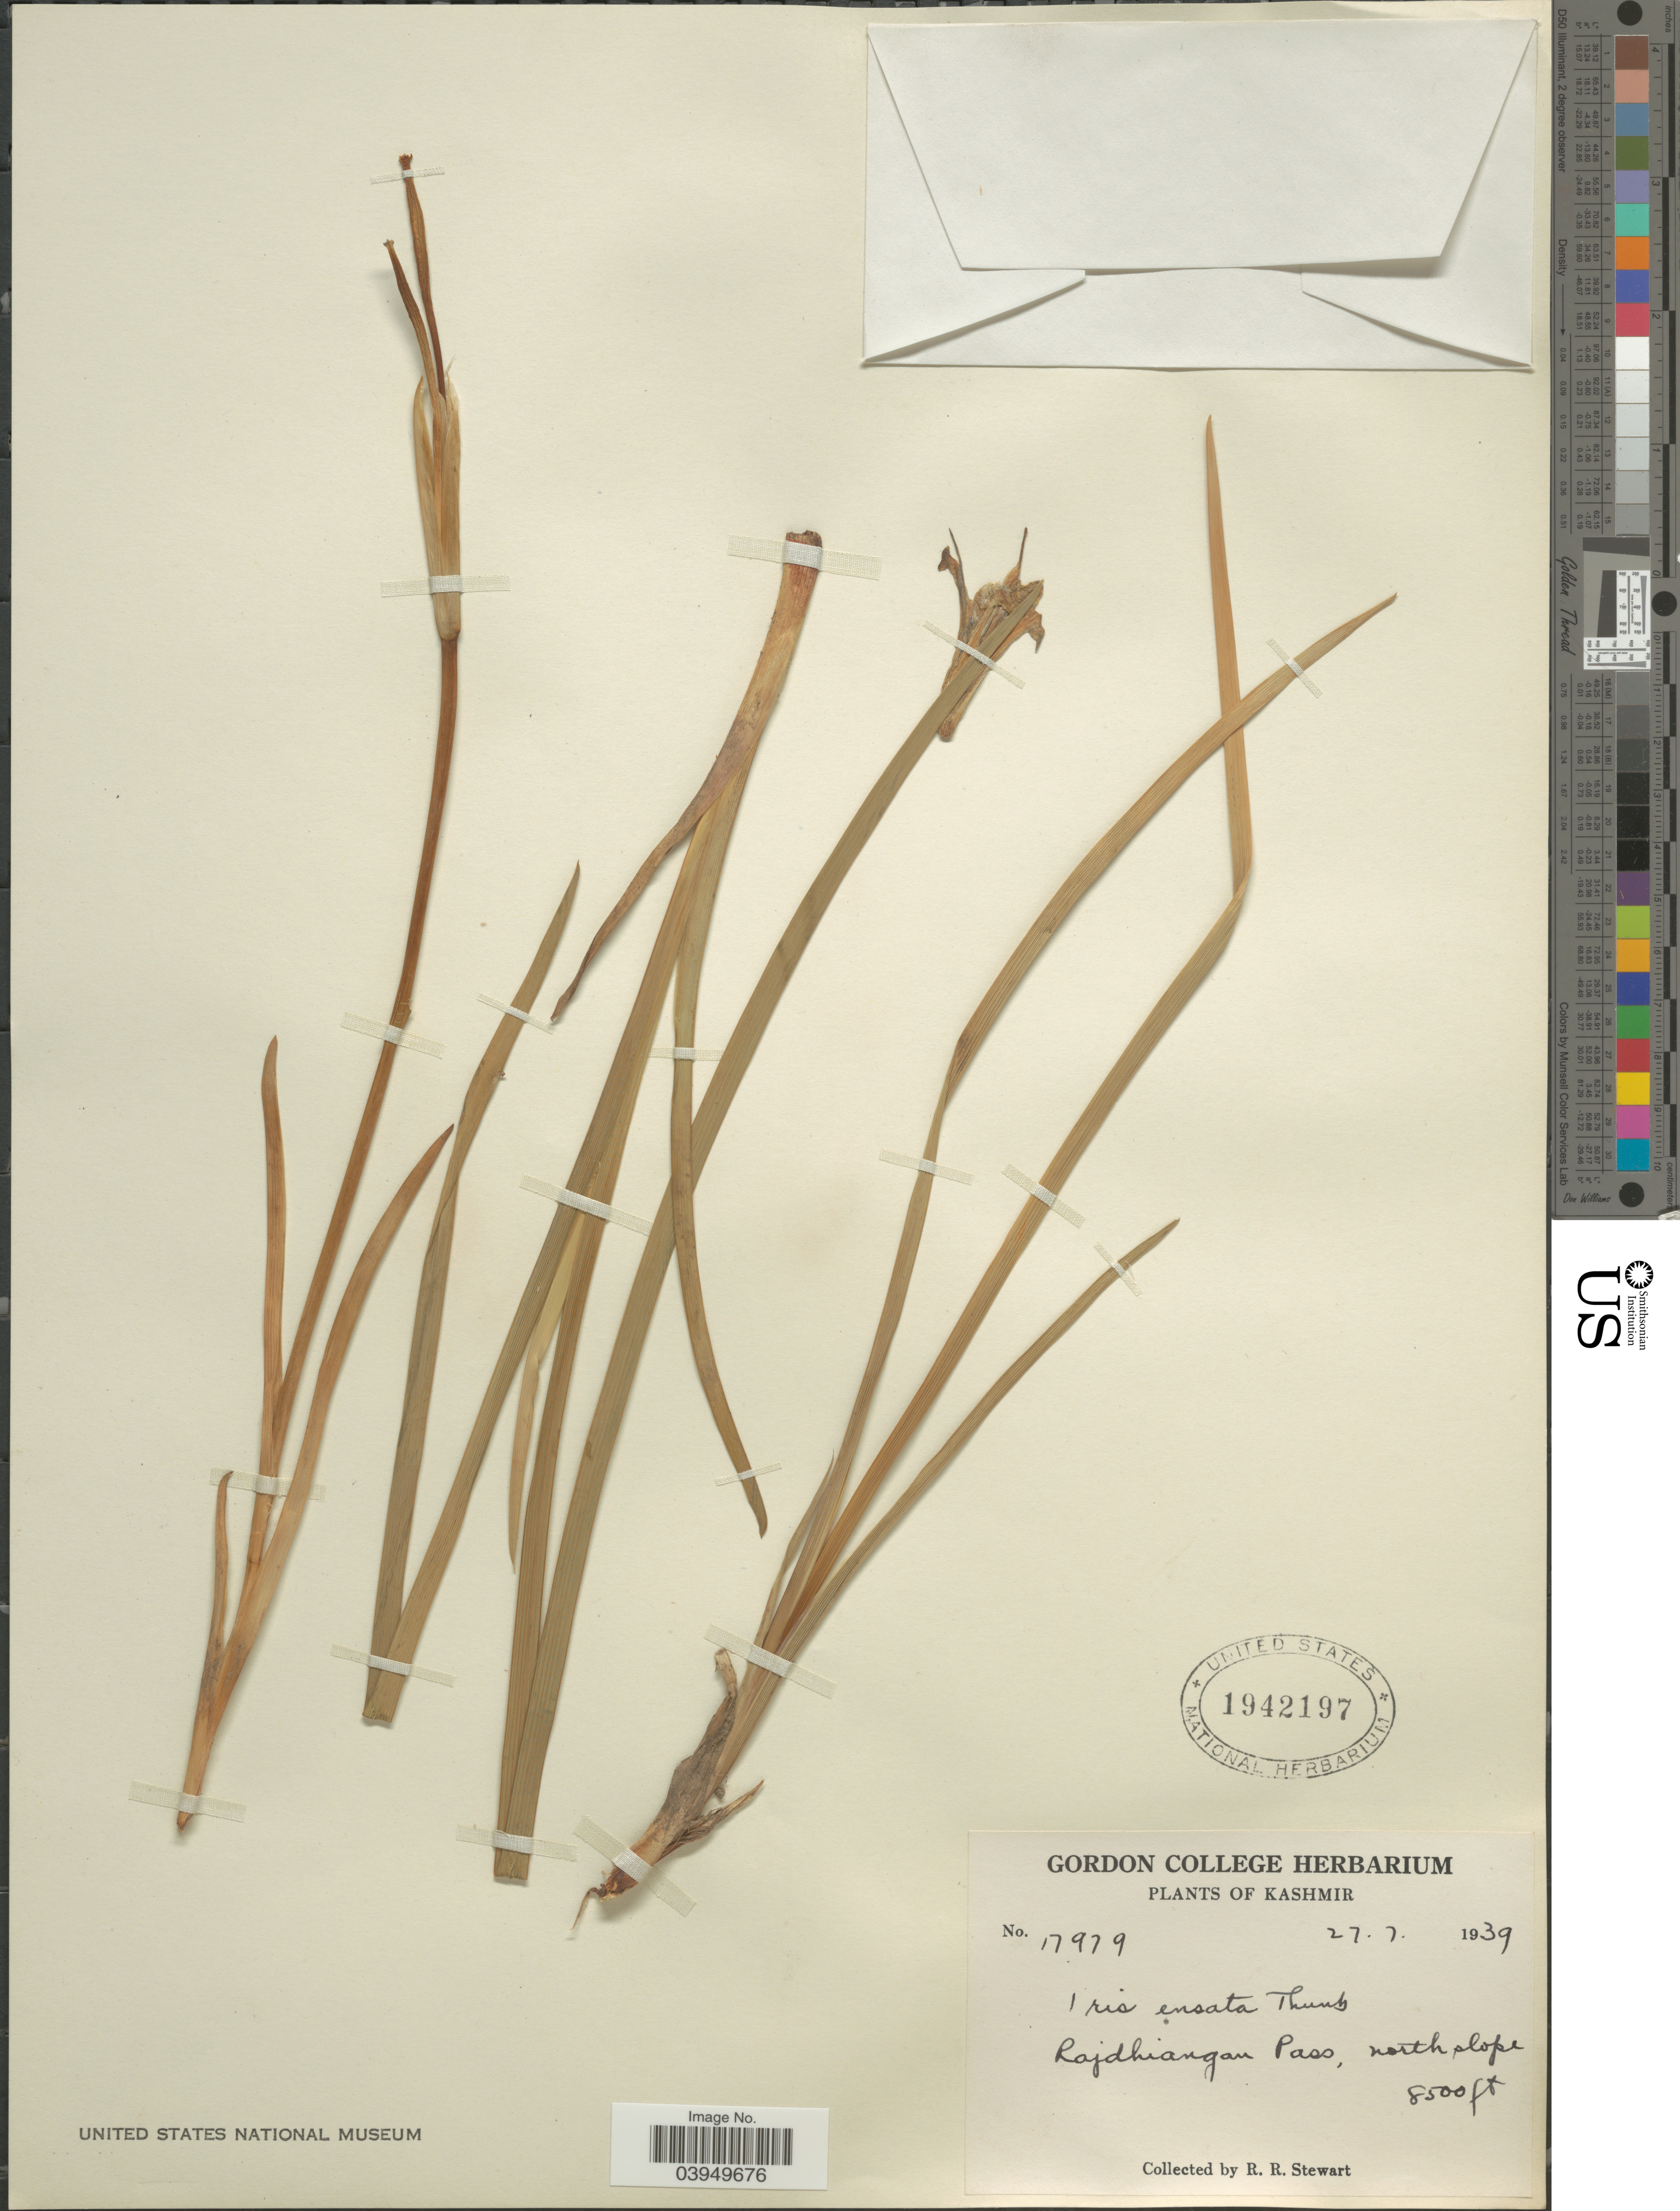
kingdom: Plantae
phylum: Tracheophyta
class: Liliopsida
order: Asparagales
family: Iridaceae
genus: Iris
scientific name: Iris ensata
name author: Thunb.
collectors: R. Stewart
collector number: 17979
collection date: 1939-07-27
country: India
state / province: Jammu and Kashmir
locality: Kashmir. Rajdhiangan Pass, north slope.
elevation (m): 2591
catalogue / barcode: US 1942197